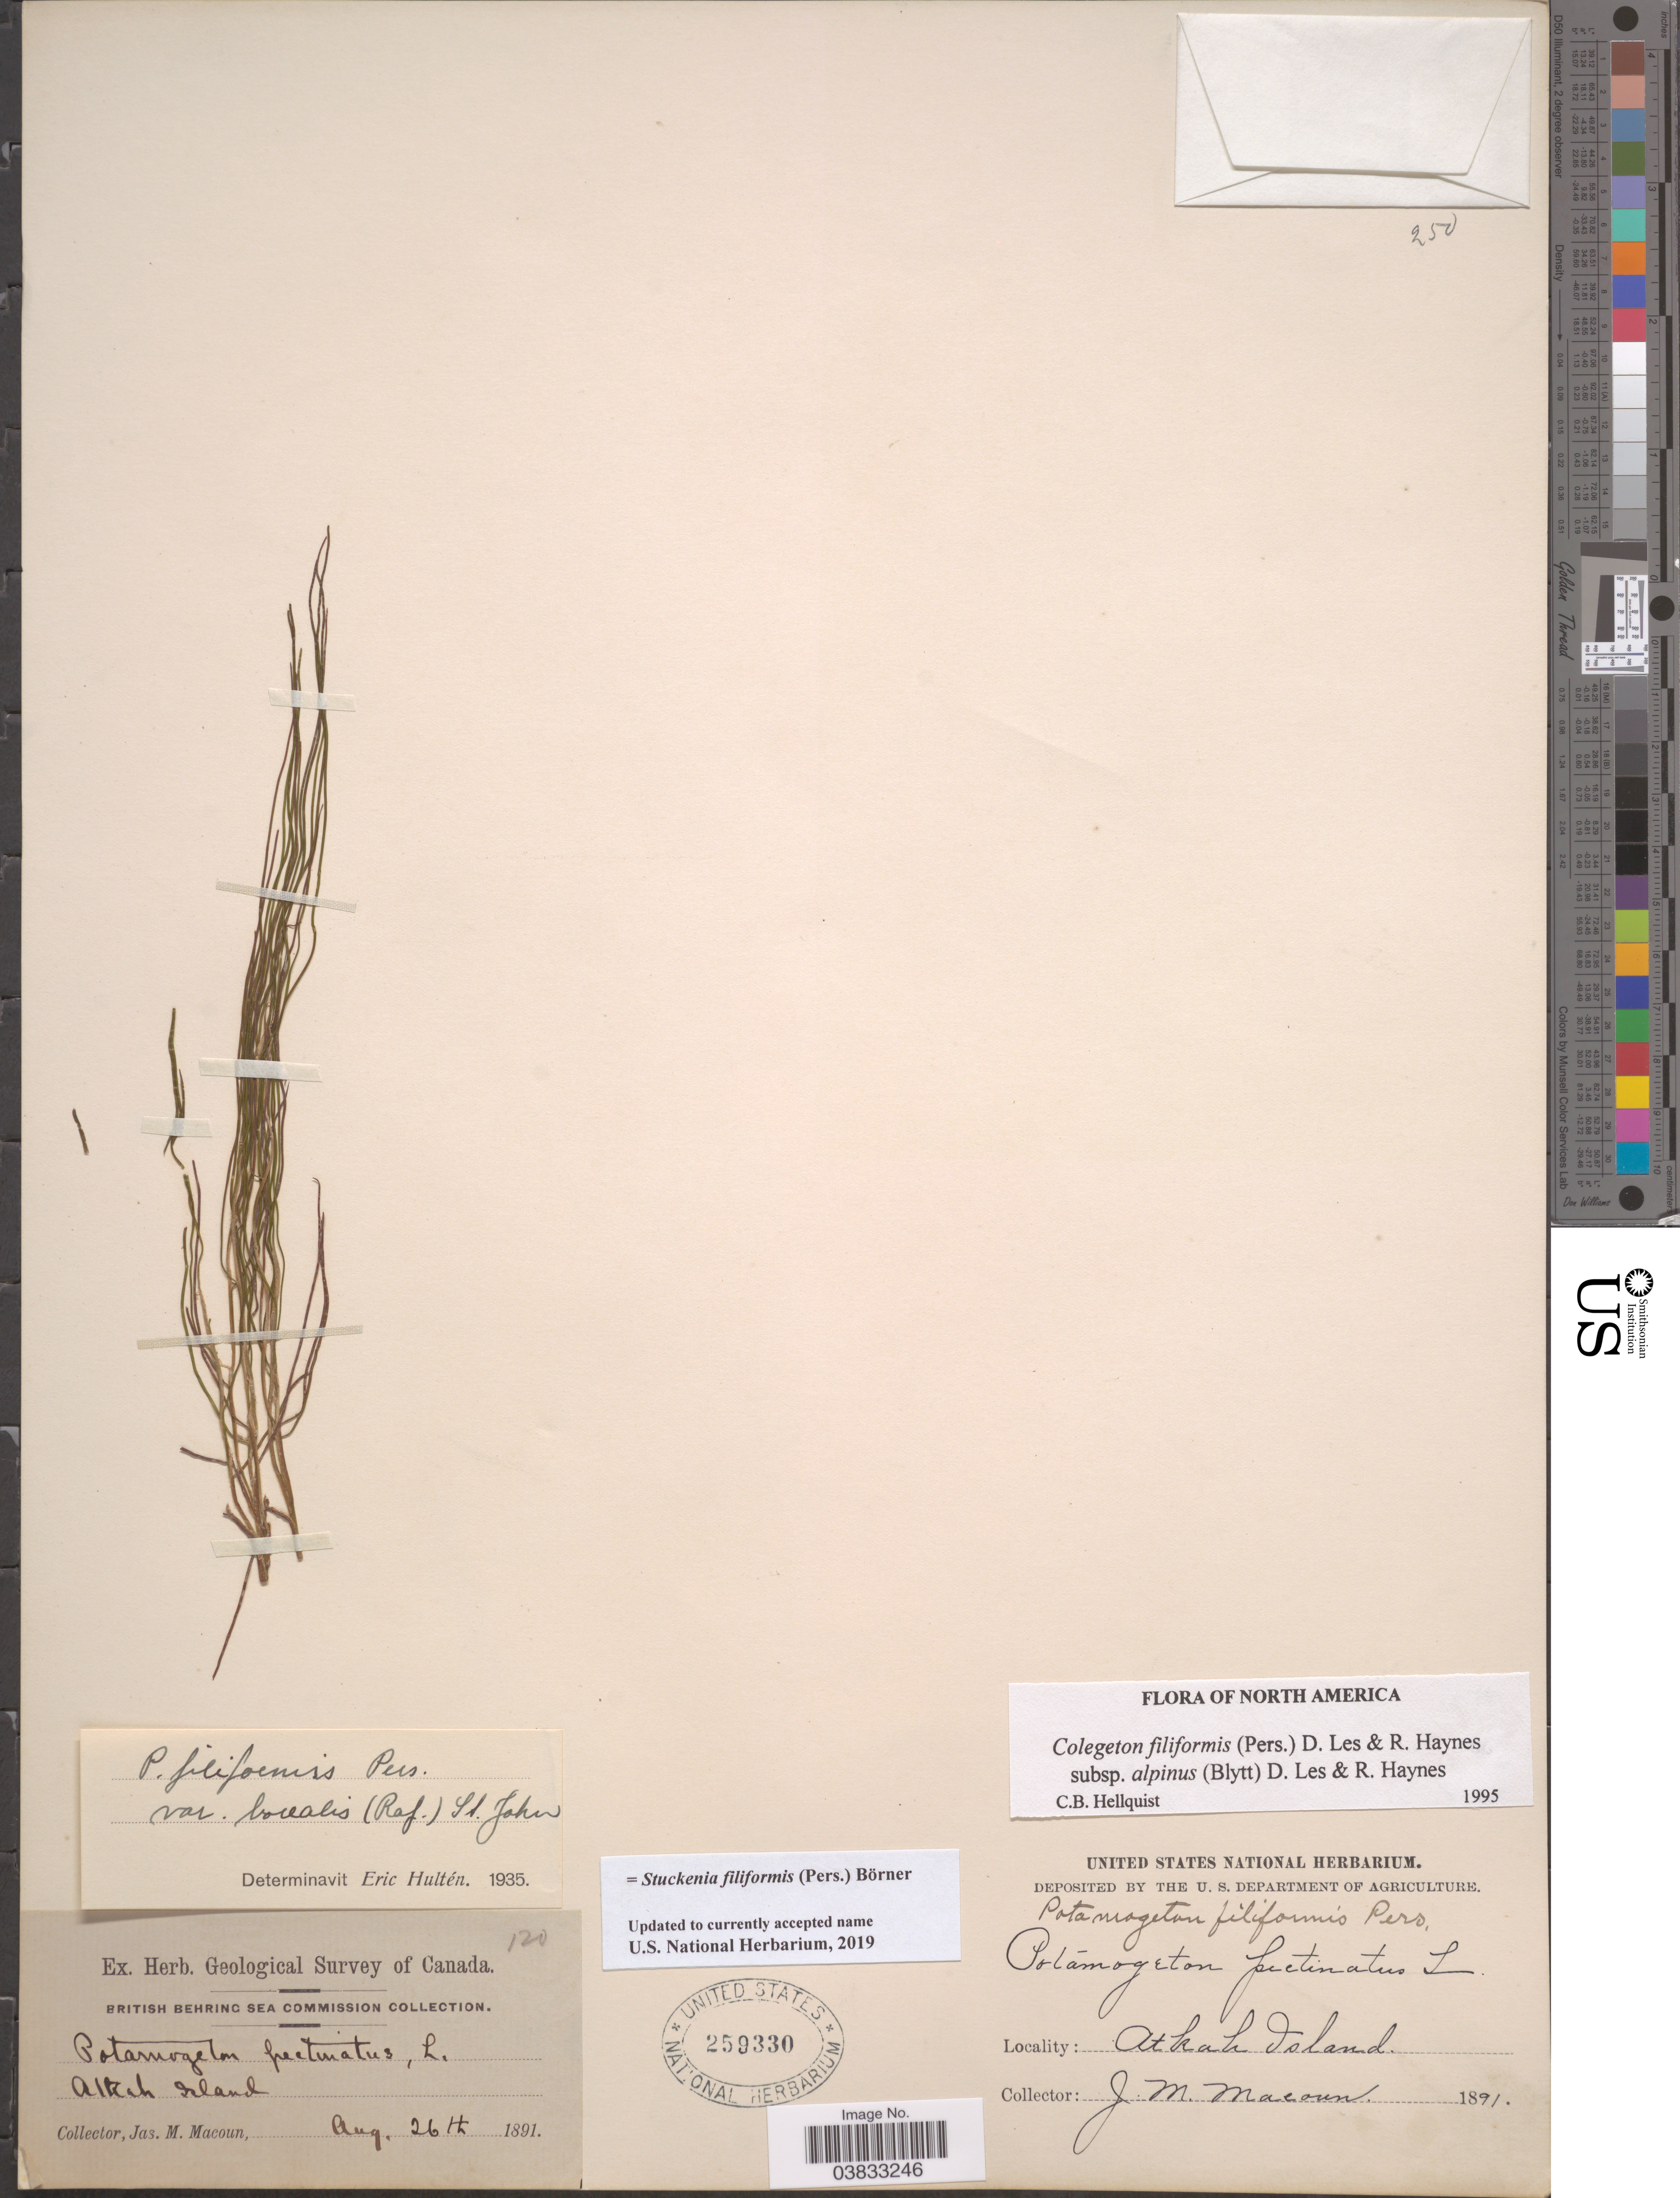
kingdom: Plantae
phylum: Tracheophyta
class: Liliopsida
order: Alismatales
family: Potamogetonaceae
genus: Stuckenia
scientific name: Stuckenia filiformis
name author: (Pers.) Börner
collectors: J. M. Macoun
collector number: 120?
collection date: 1891-08-26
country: Russian Federation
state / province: Kamchatka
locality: Atkah Island.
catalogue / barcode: US 259330